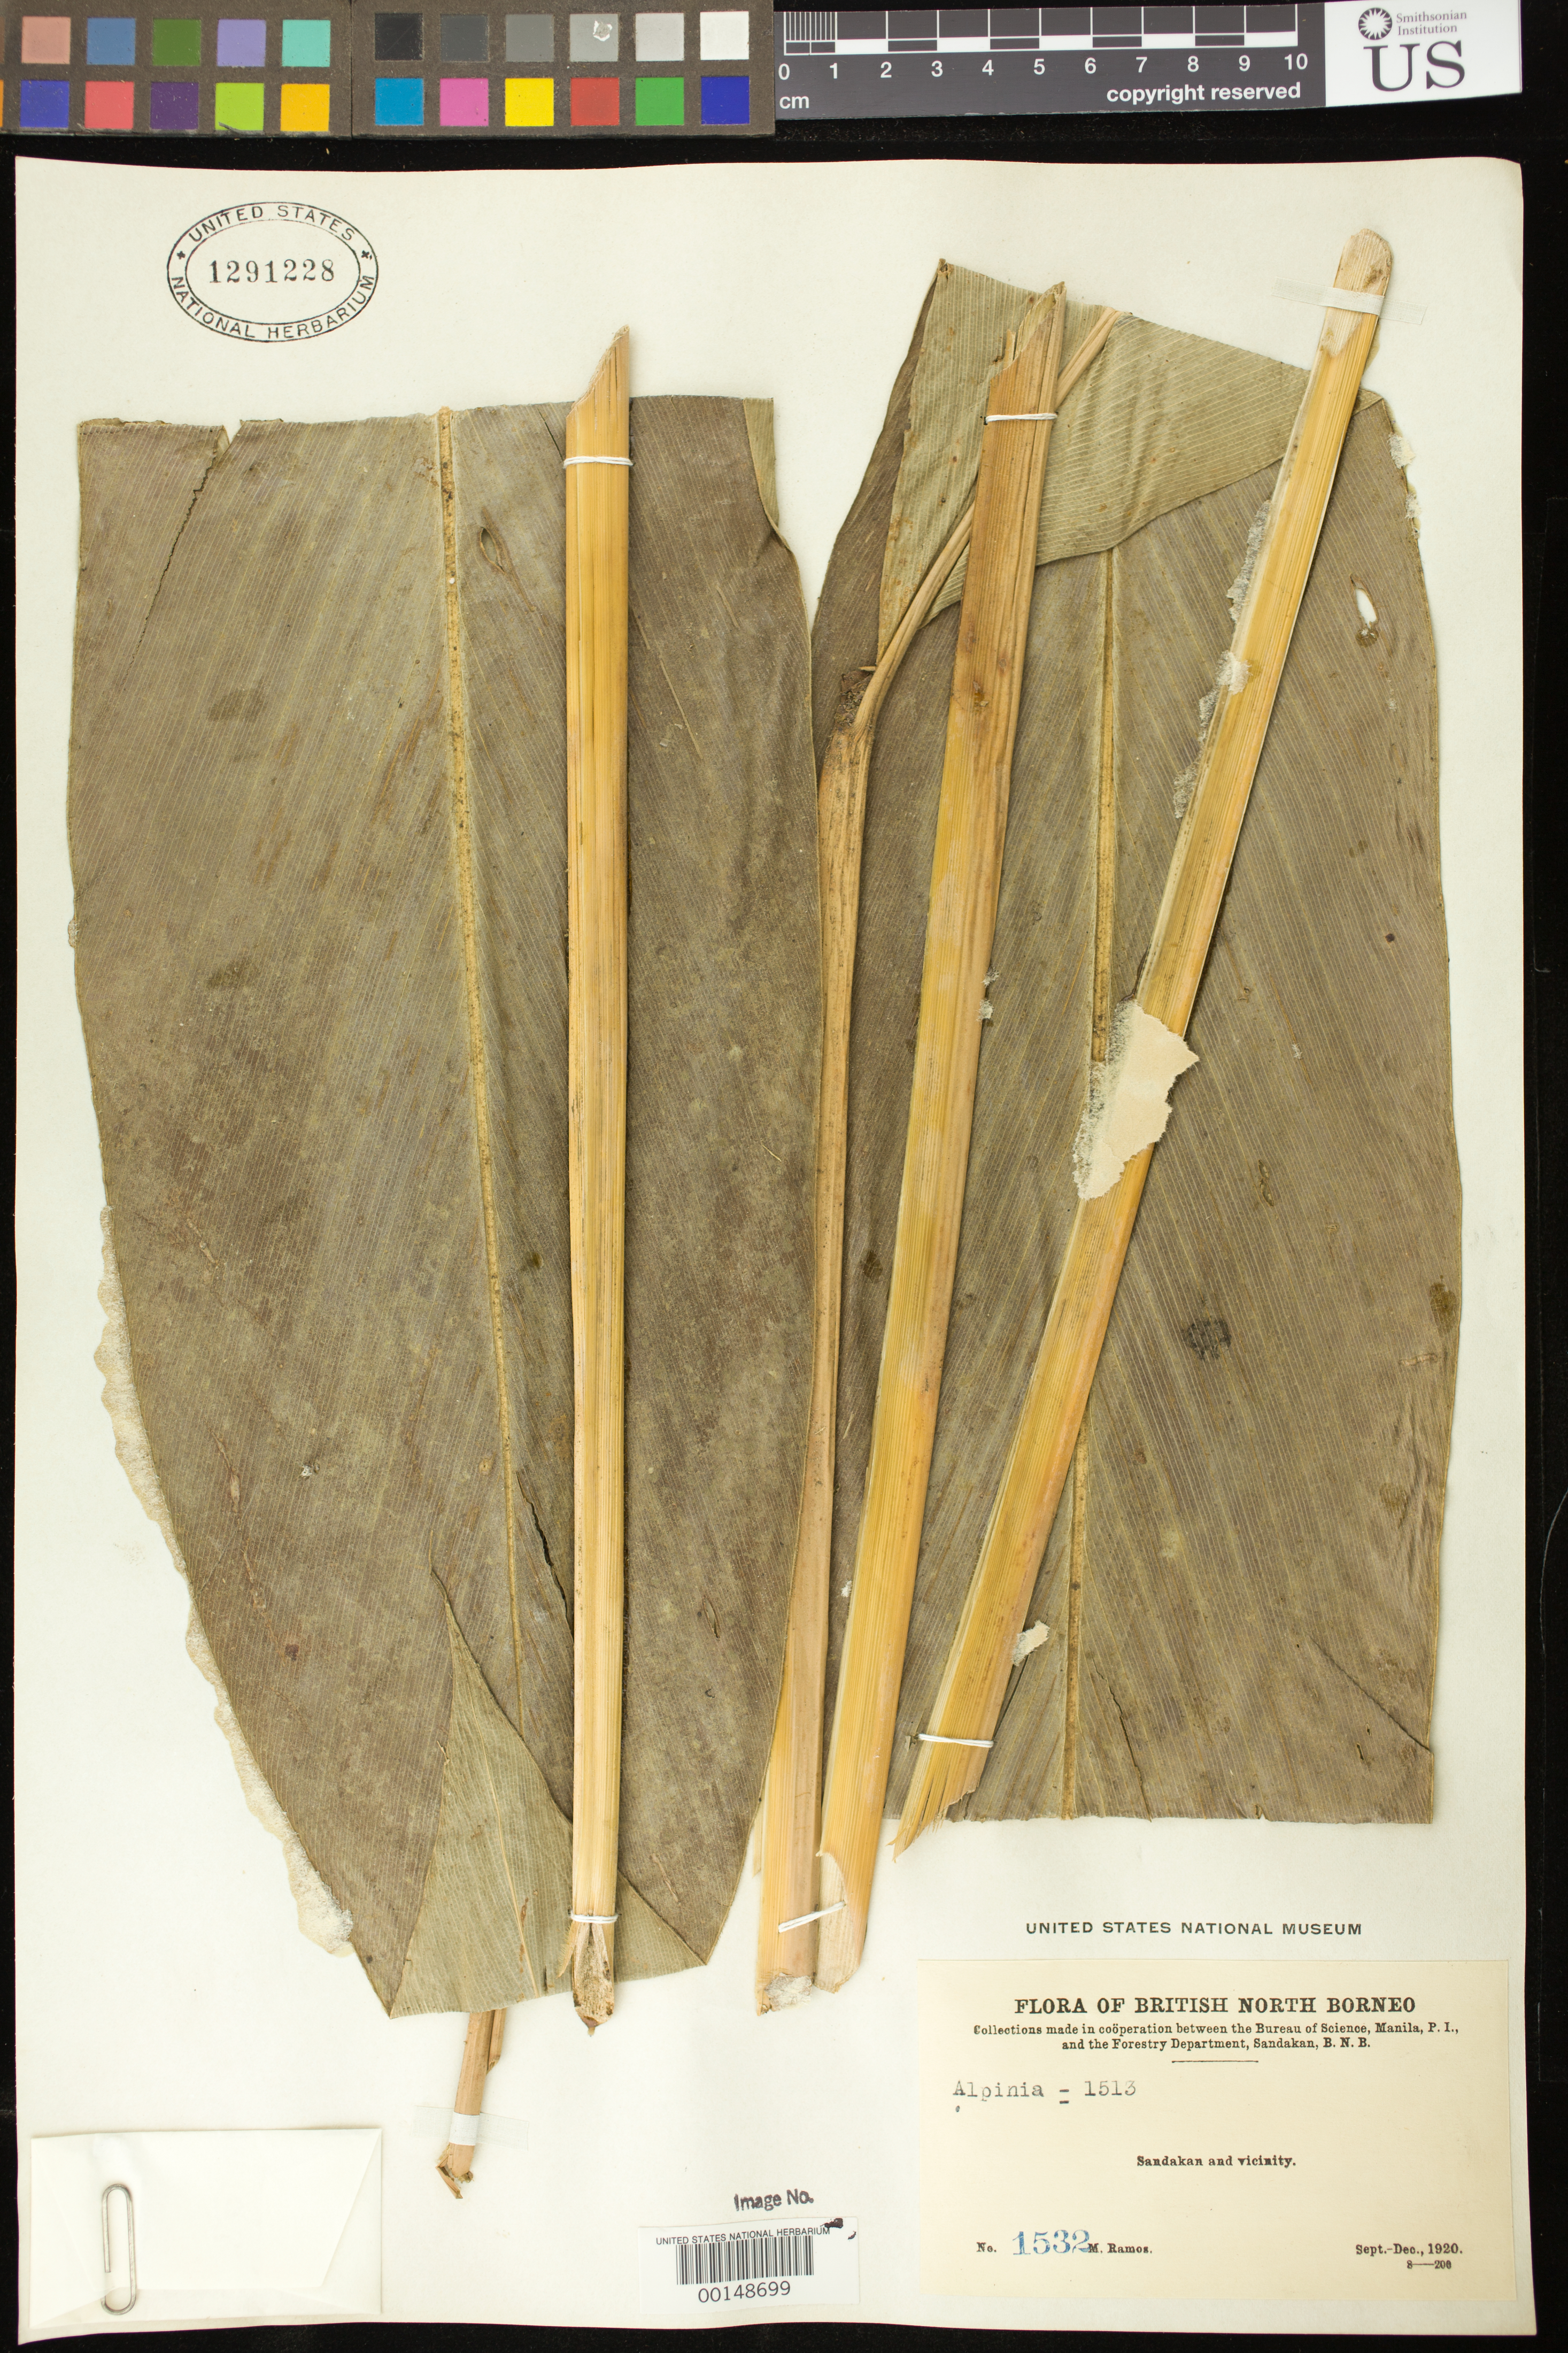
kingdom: Plantae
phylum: Tracheophyta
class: Liliopsida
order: Zingiberales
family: Zingiberaceae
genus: Alpinia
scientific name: Alpinia sp.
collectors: M. Ramos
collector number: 1532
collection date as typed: Sep 1920 to -- Dec 1920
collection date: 1920-09/1920-12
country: Malaysia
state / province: Sabah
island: Borneo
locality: Sandakan and vicinity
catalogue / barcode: US 1291228